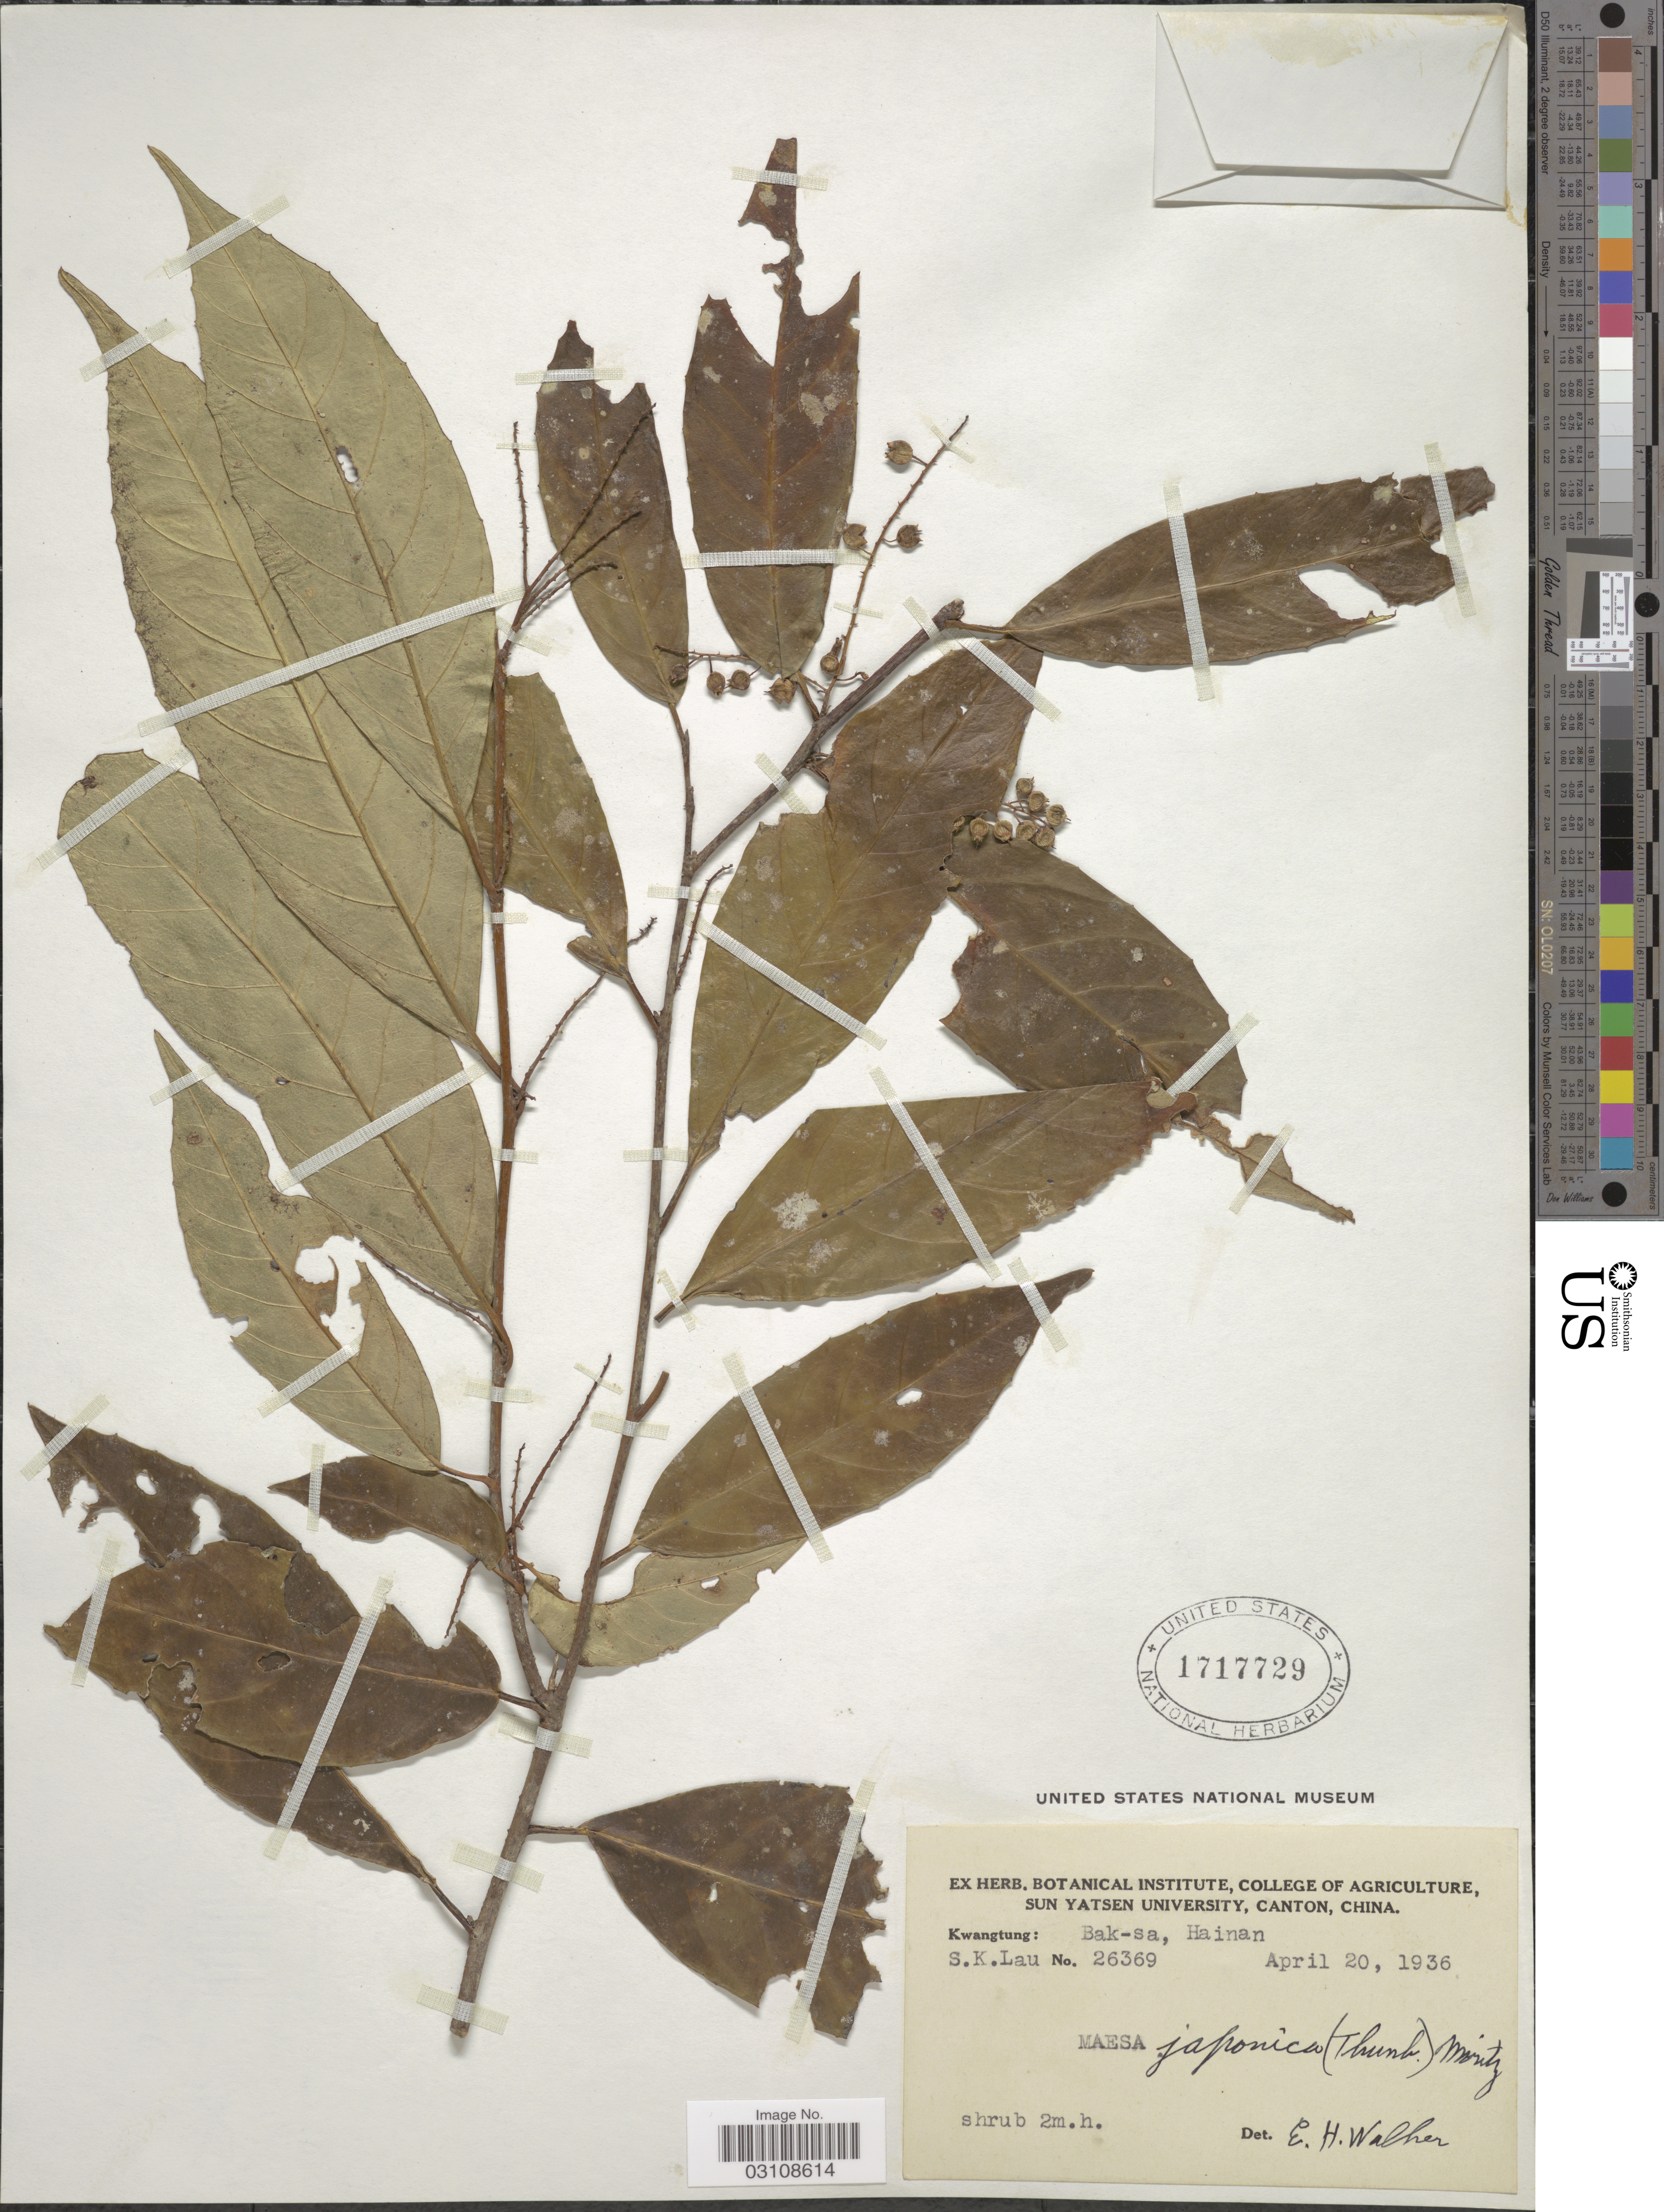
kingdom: Plantae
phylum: Tracheophyta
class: Magnoliopsida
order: Ericales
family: Primulaceae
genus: Maesa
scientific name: Maesa japonica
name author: Merr.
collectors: S. K. Lau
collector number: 26369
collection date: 1936-04-20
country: China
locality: Kwangtung: Bak-sa, Hainan.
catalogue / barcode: US 1717729